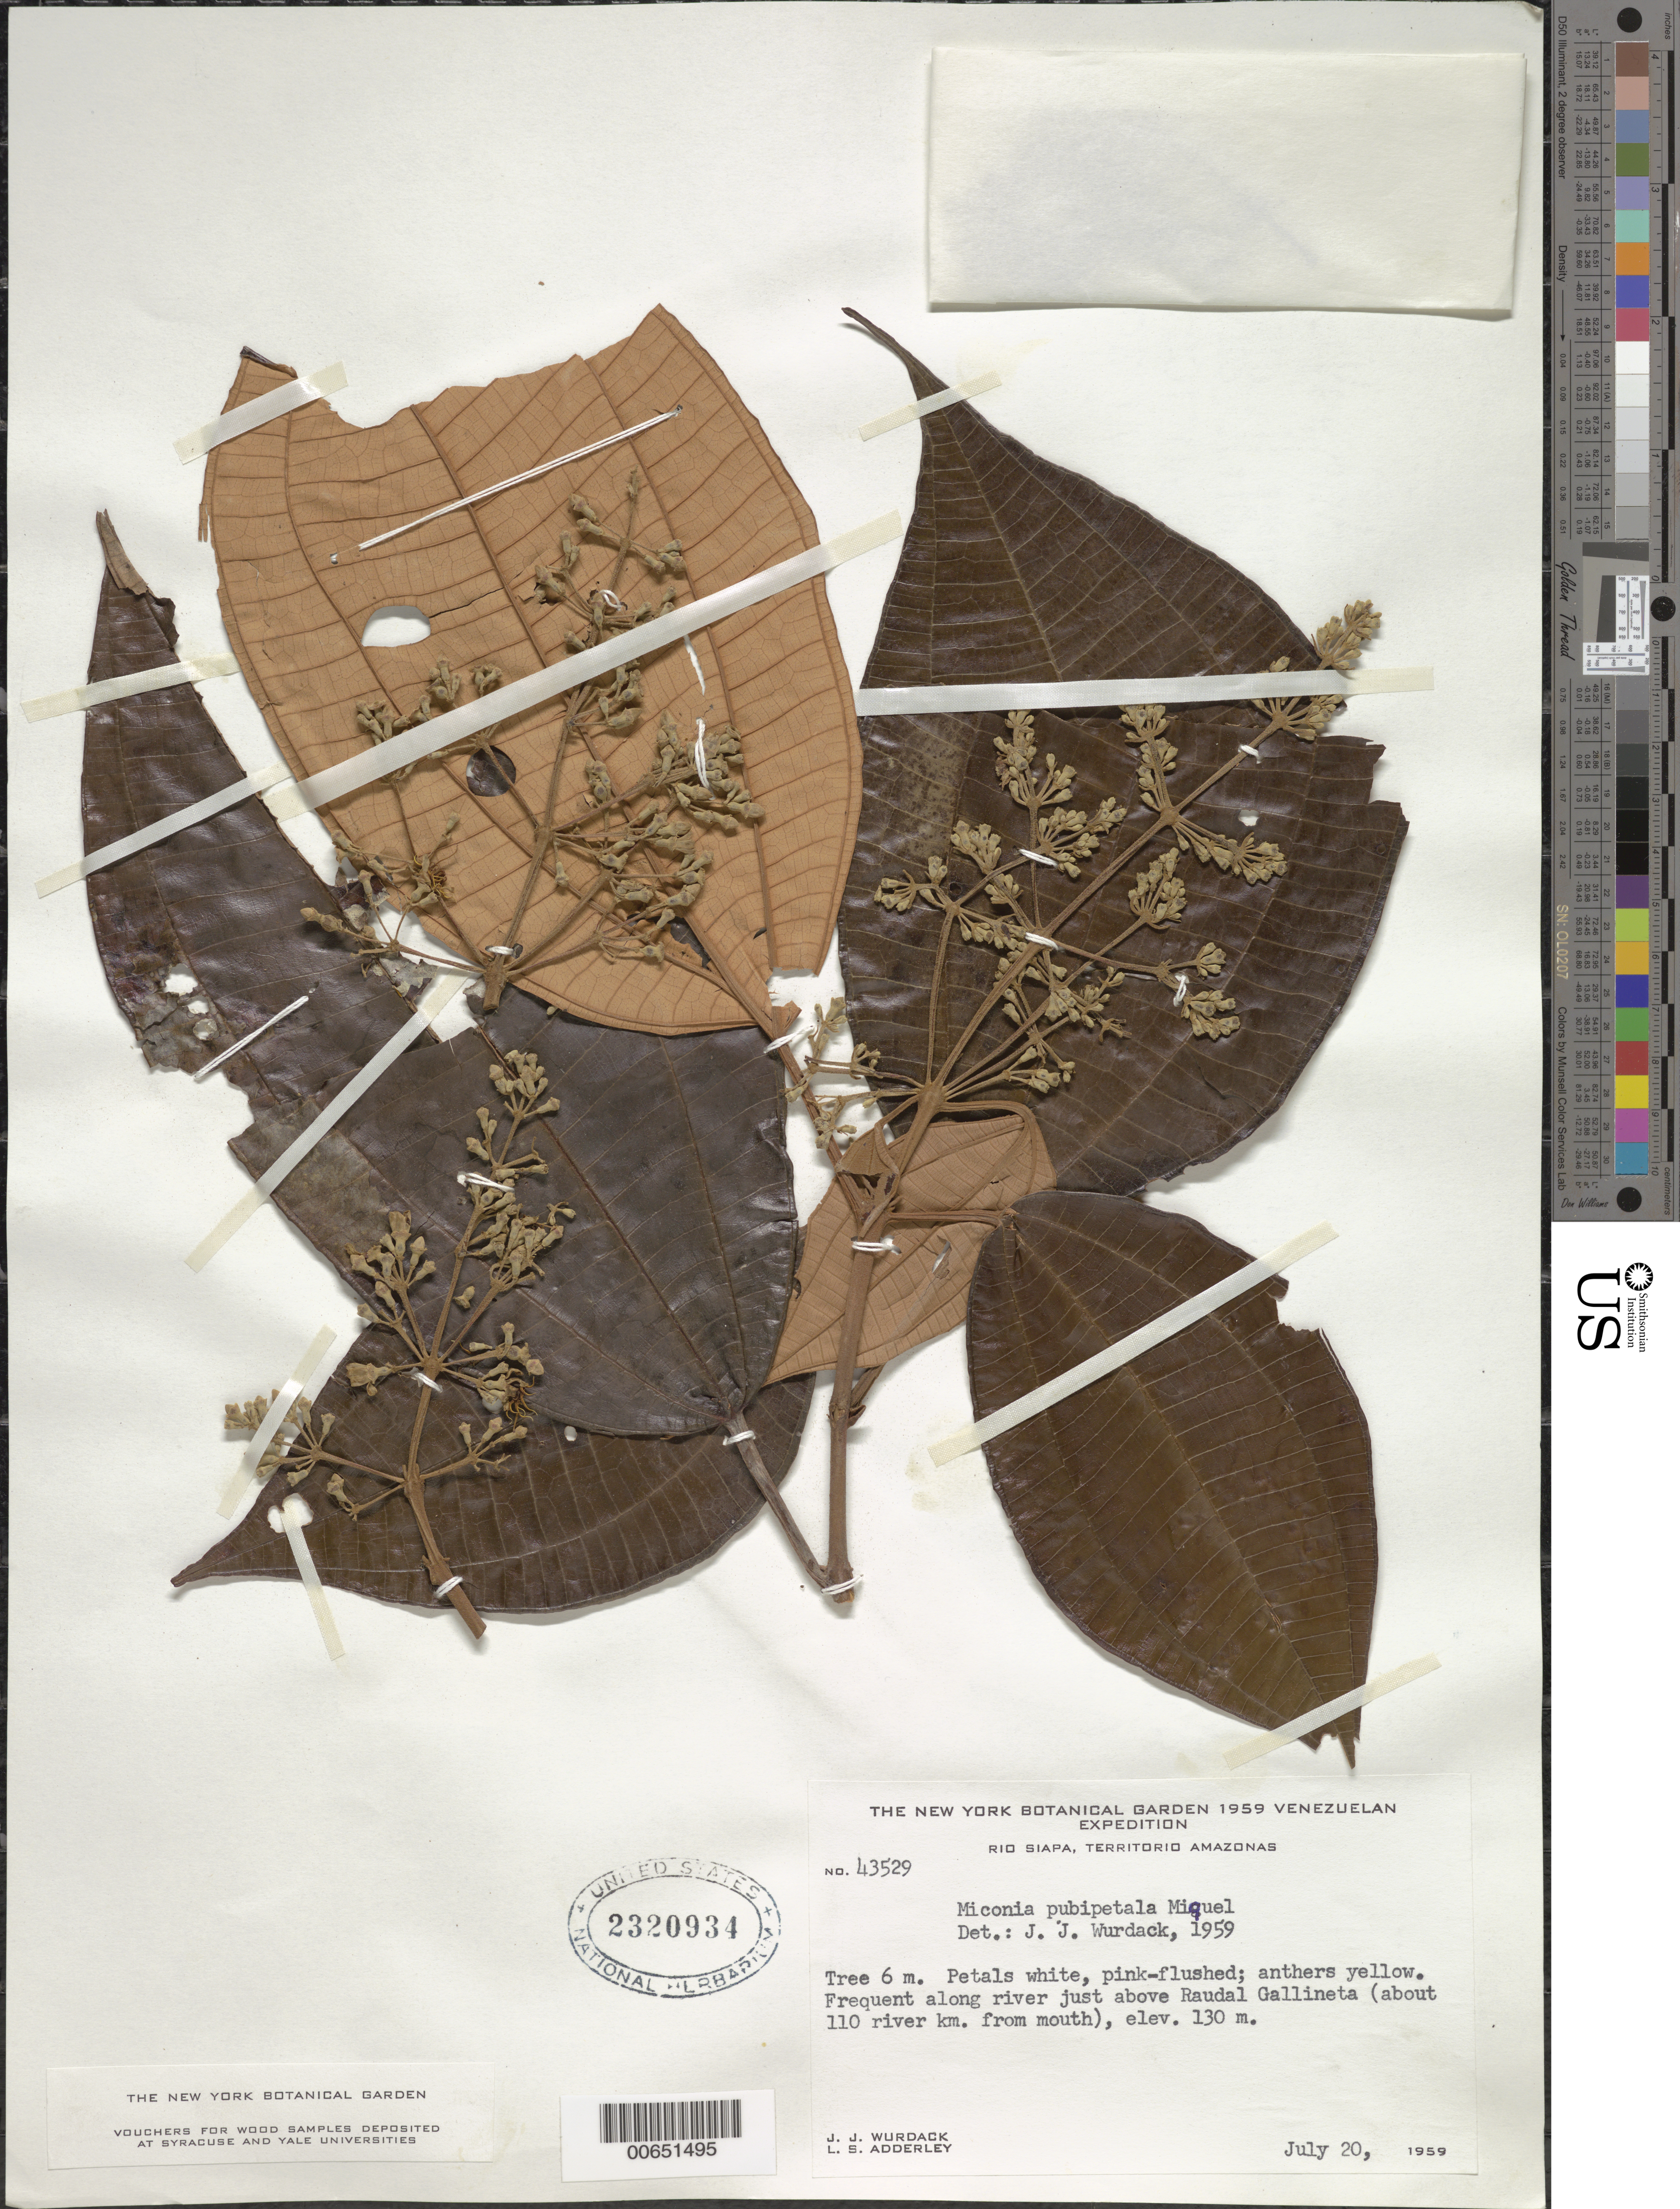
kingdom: Plantae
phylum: Tracheophyta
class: Magnoliopsida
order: Myrtales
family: Melastomataceae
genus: Miconia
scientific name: Miconia pubipetala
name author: Miq.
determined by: Wurdack, John J., (US), US (UNITED STATES)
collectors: J. J. Wurdack & L. S. Adderley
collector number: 43529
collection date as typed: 20-Jul-59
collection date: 1959-07-20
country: Venezuela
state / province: Amazonas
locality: Río Siapa, just above Raudal Gallineta (about 110 river km from mouth)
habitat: Along river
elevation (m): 130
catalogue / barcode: US 2320934